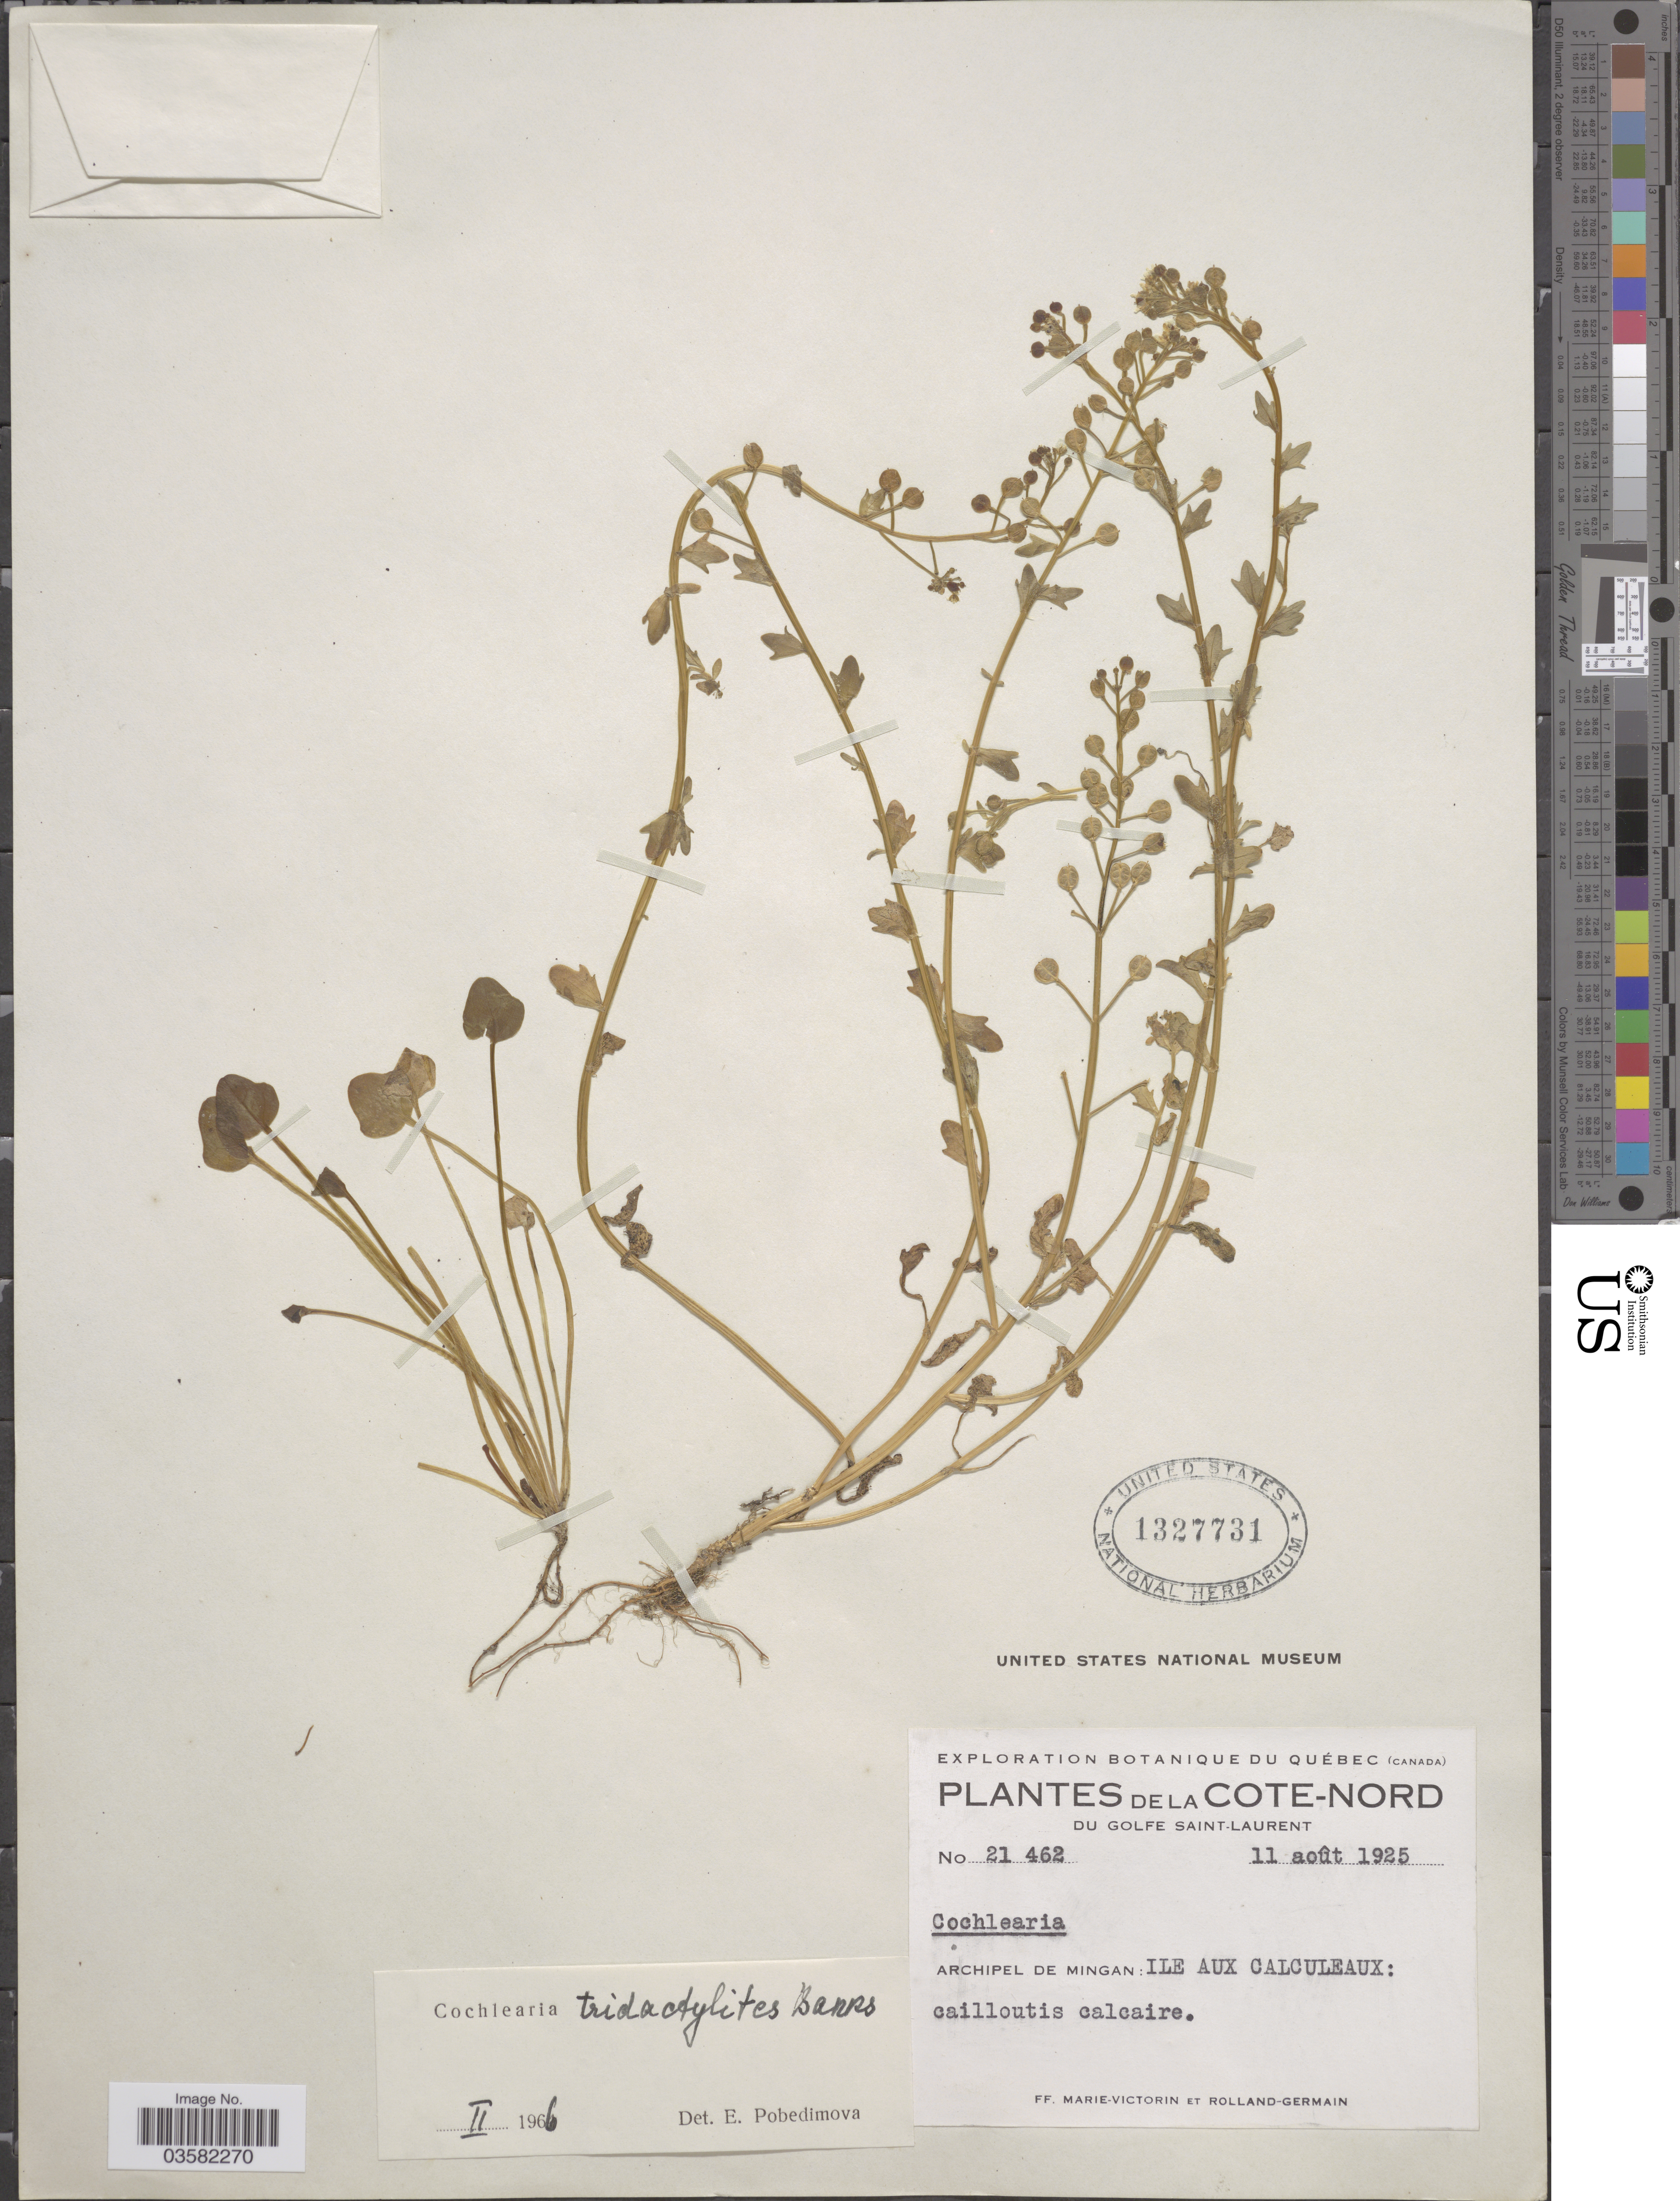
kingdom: Plantae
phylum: Tracheophyta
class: Magnoliopsida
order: Brassicales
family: Brassicaceae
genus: Cochlearia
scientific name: Cochlearia tridactylites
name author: Banks ex DC.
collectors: F. Marie-Victorin & Rolland-Germain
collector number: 21 462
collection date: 1925-08-11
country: Canada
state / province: Quebec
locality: La Cote-Nord. Du Golfe Saint-Laurent. Archipel de Mingan: Ile Aux Calculeaux.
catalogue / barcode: US 1327731